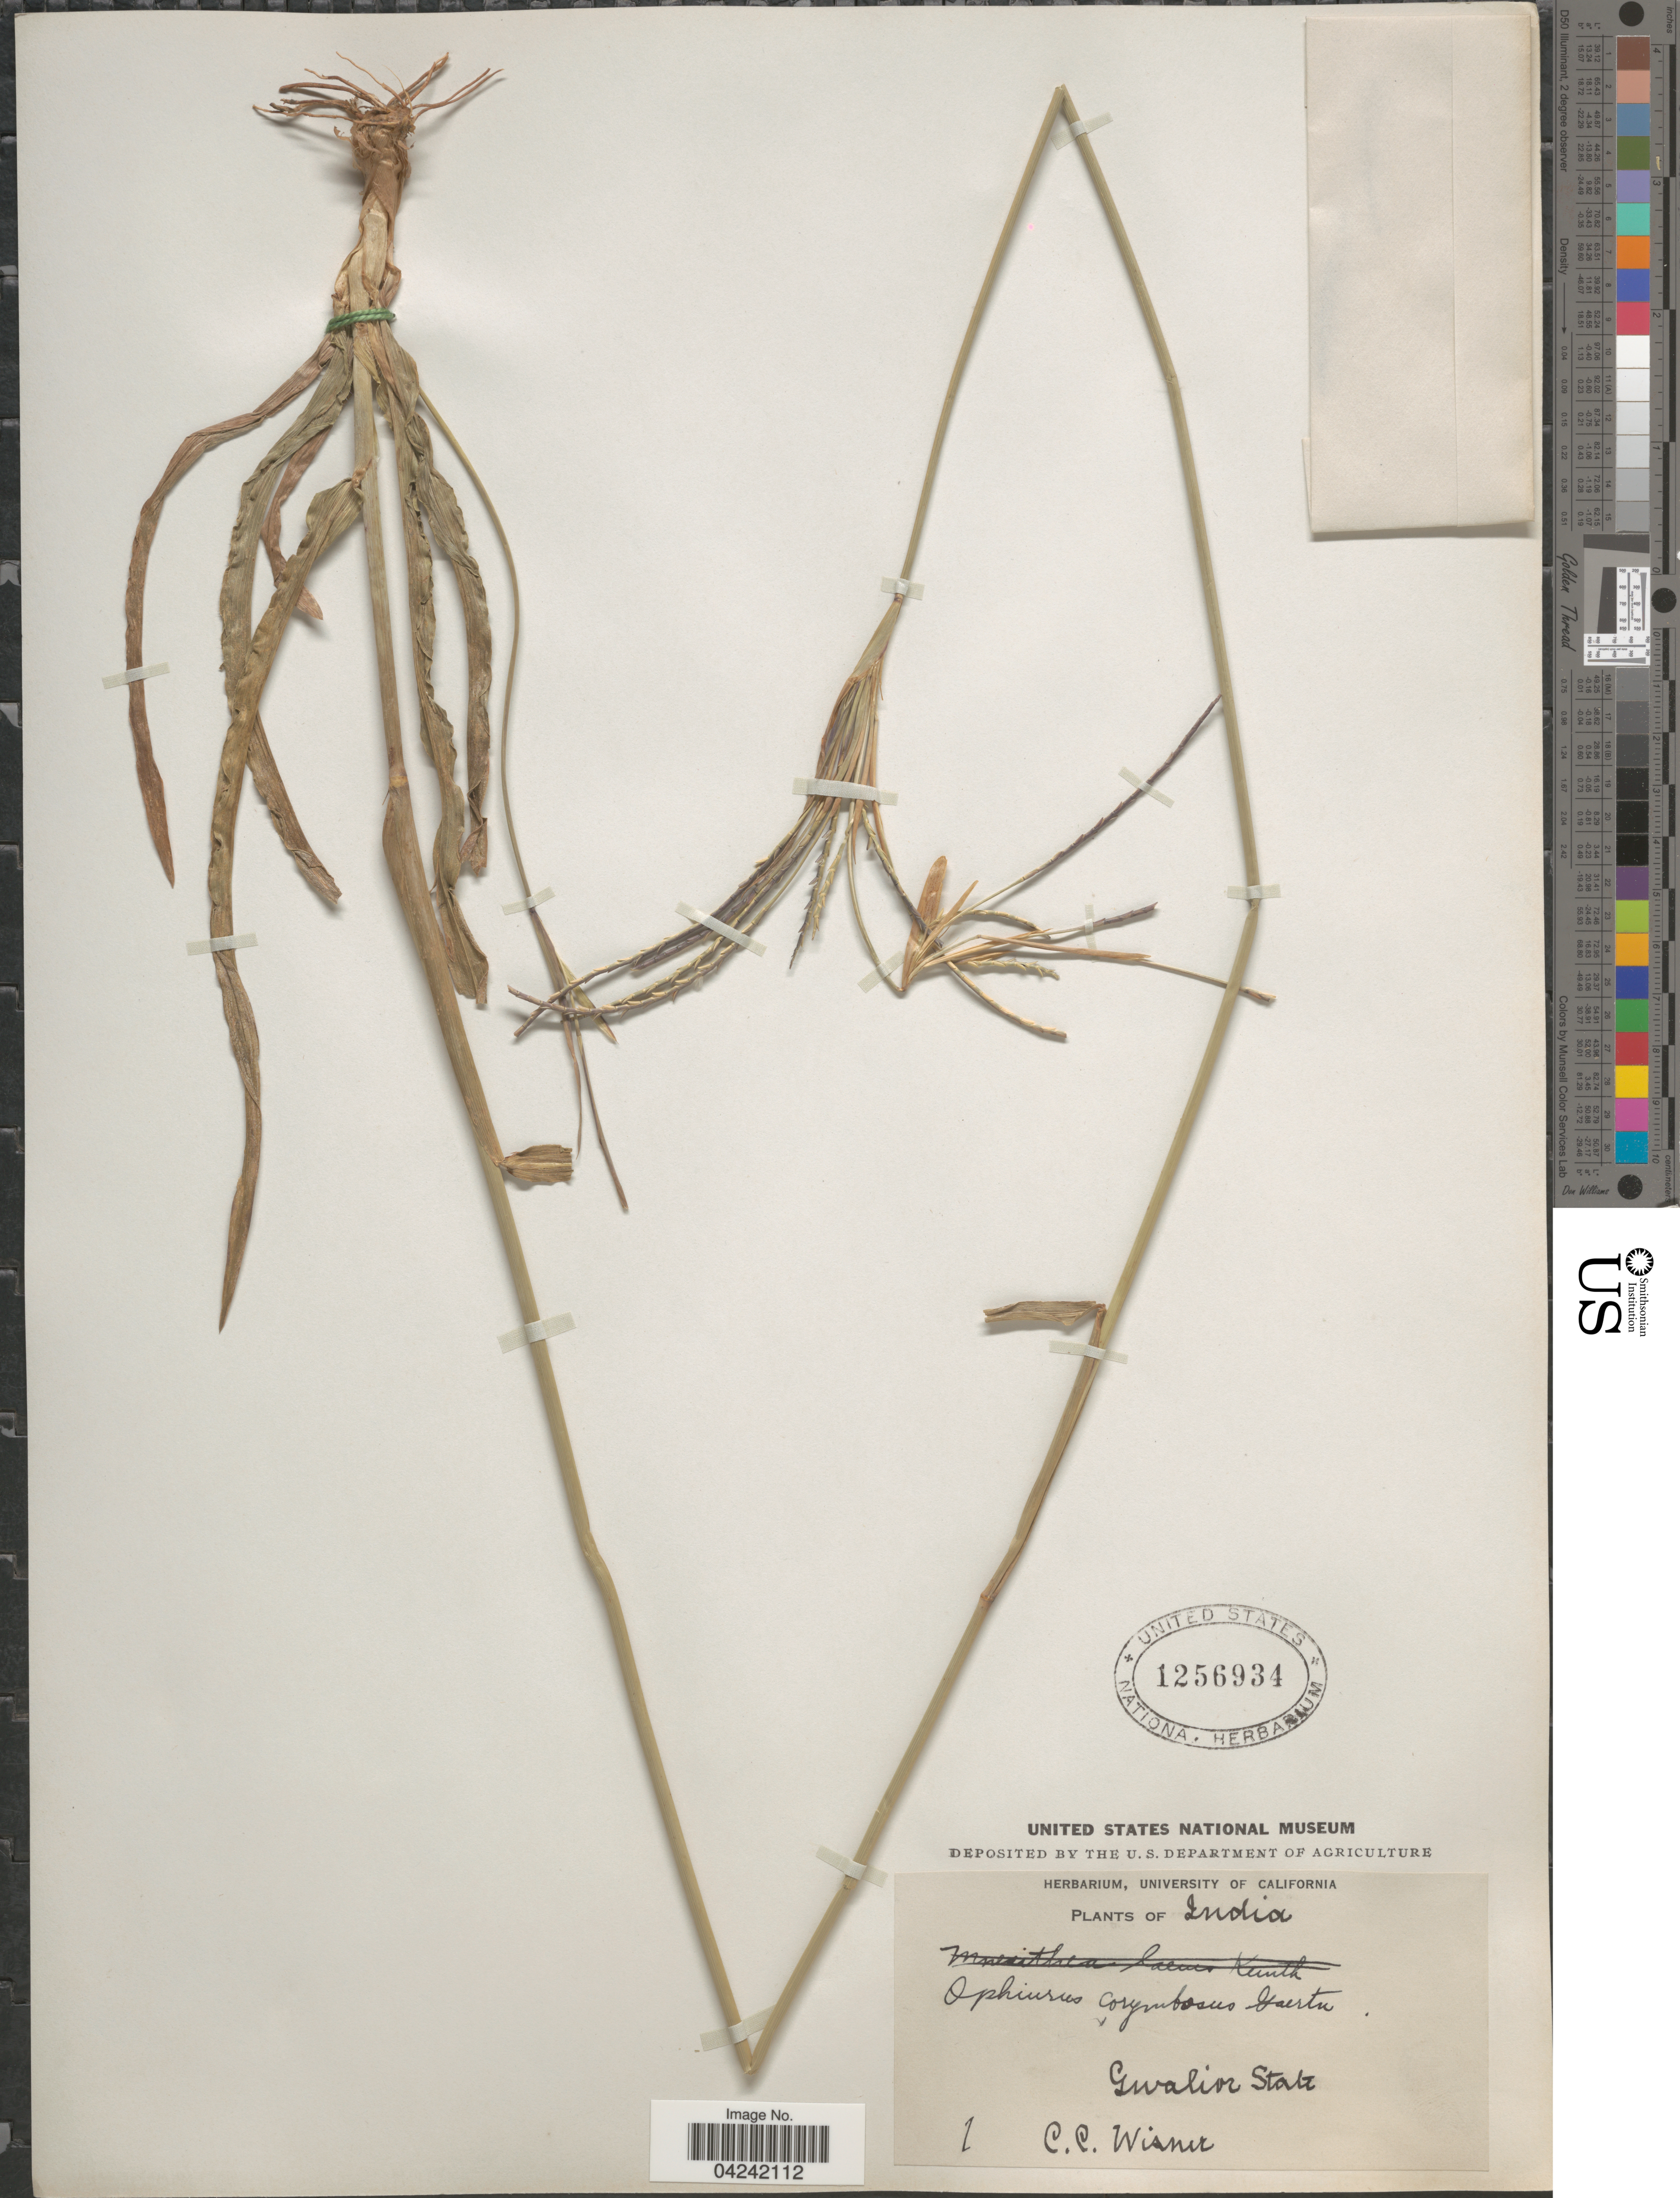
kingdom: Plantae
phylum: Tracheophyta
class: Liliopsida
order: Poales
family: Poaceae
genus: Ophiuros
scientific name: Ophiuros exaltatus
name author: (L.) Kuntze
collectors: C. Wisner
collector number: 1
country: India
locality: Gwalior State.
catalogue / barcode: US 1256934